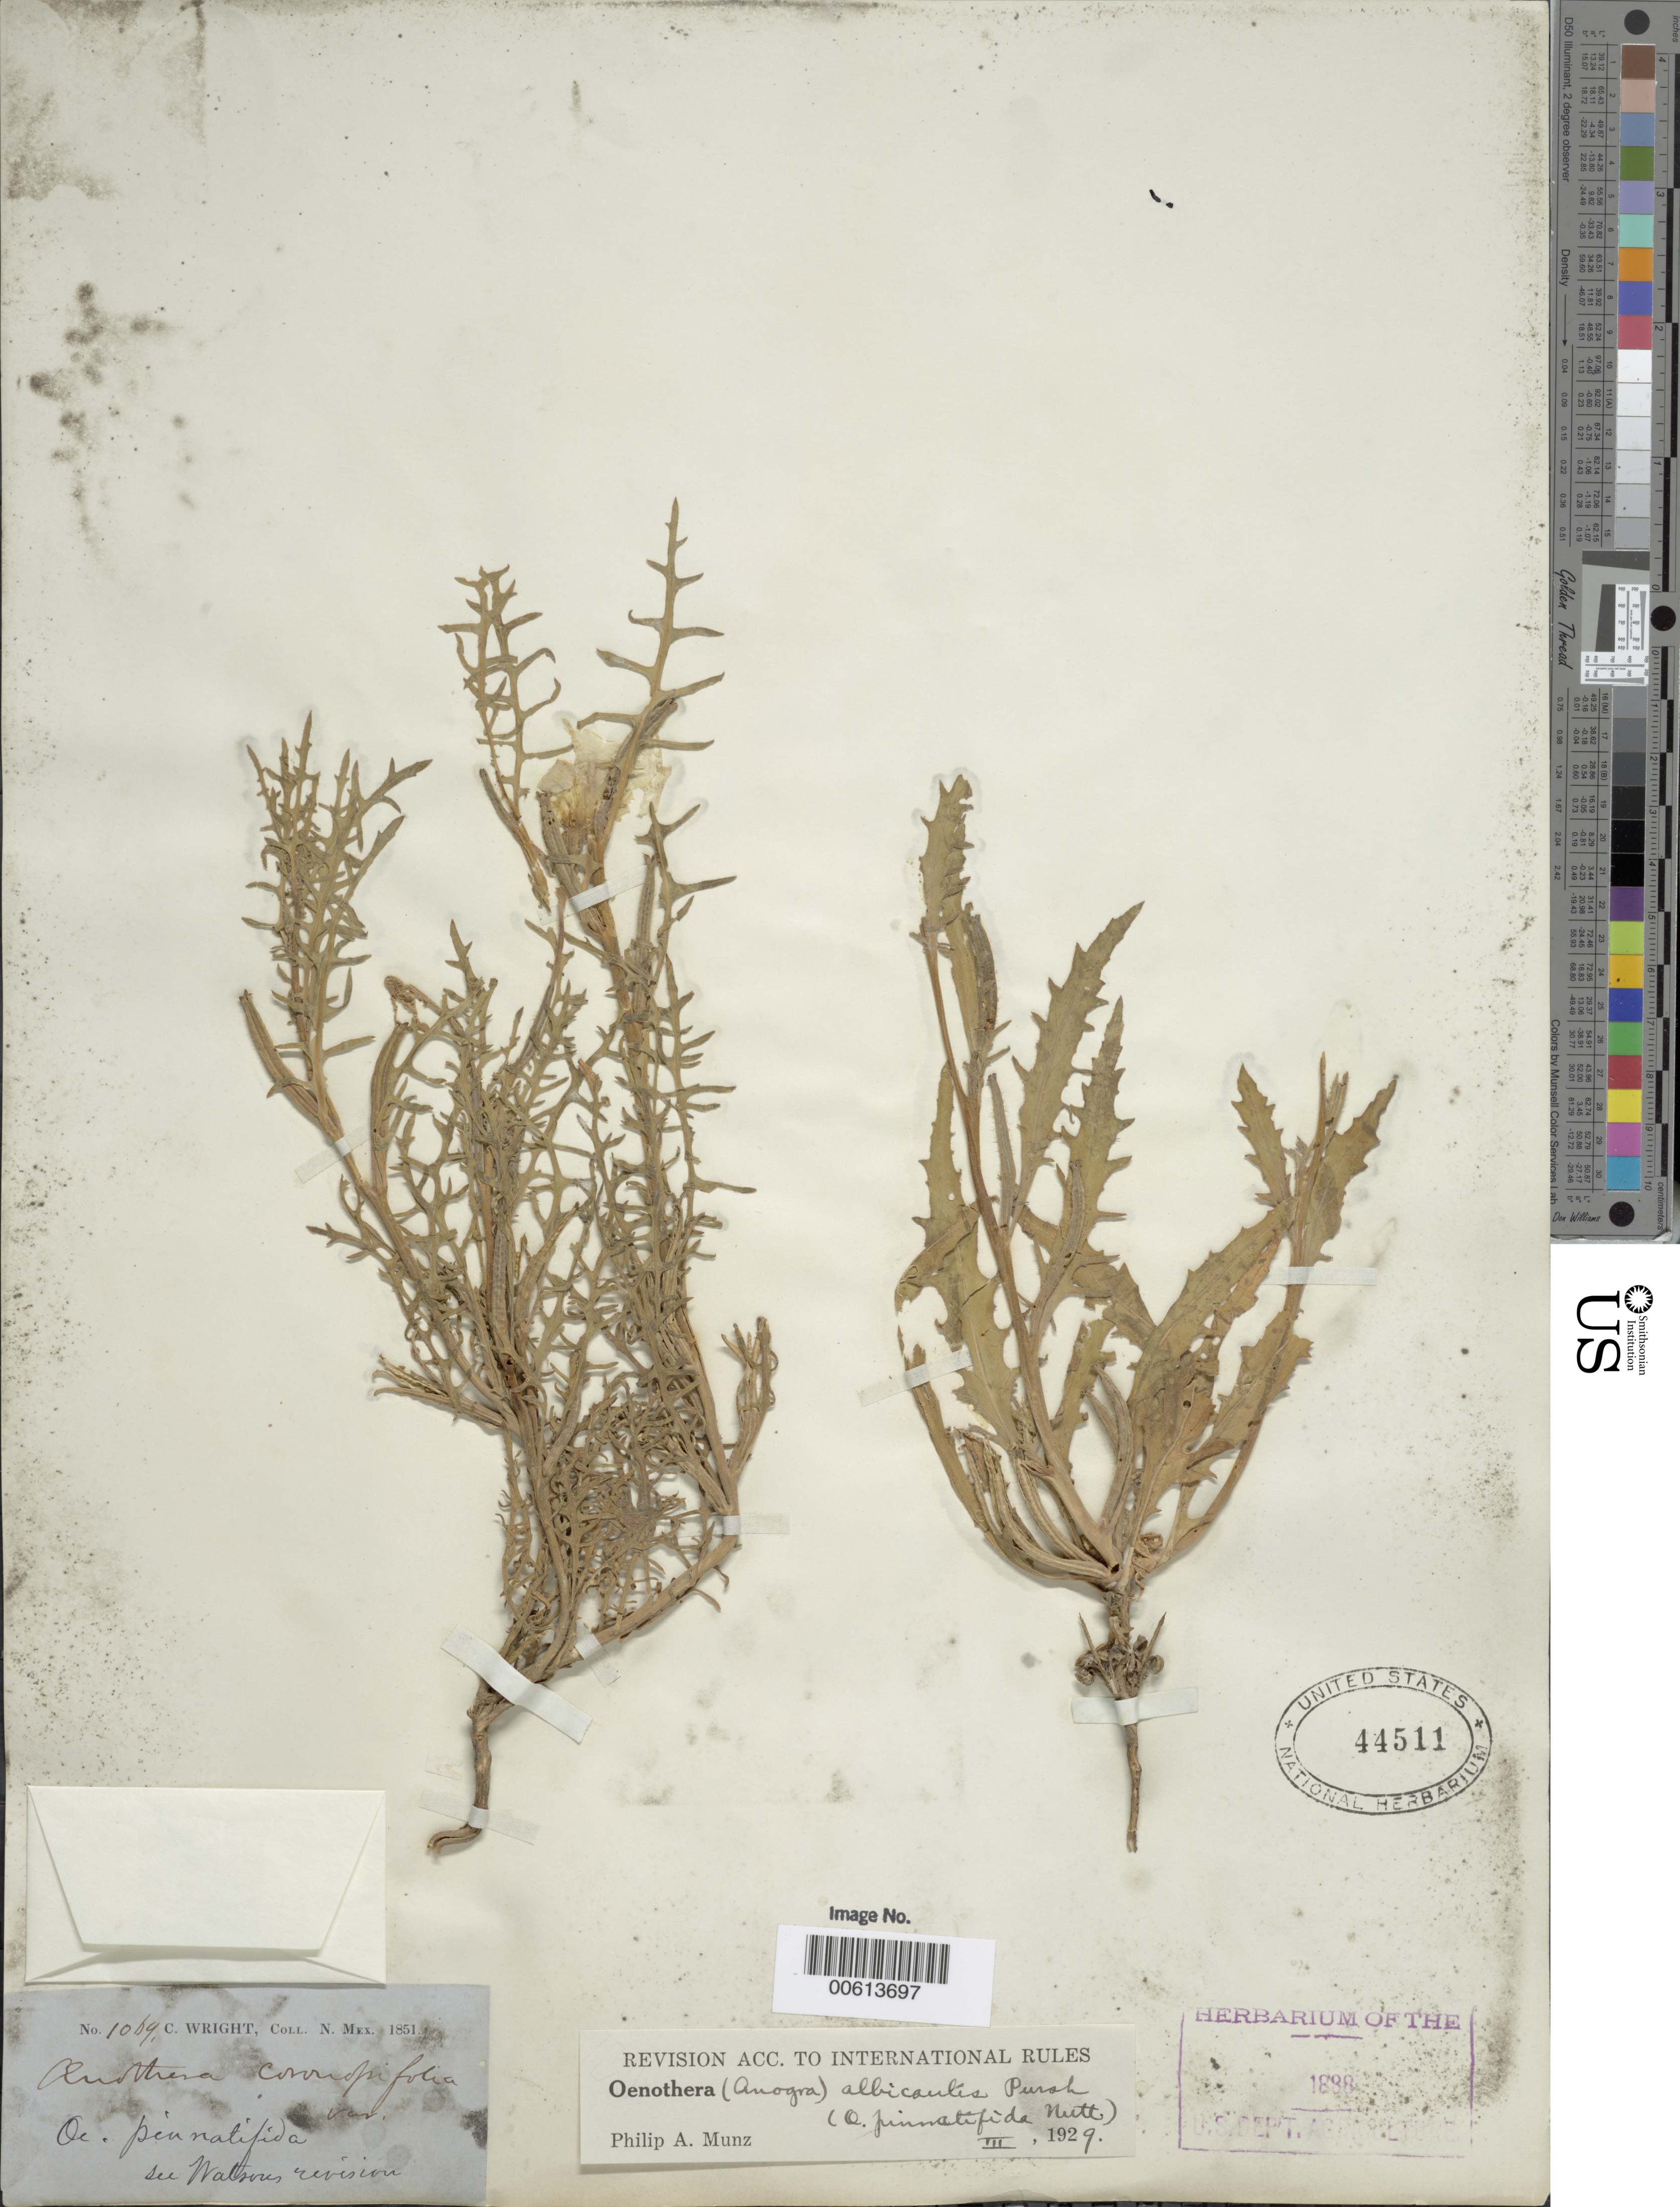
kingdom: Plantae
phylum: Tracheophyta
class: Magnoliopsida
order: Myrtales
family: Onagraceae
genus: Oenothera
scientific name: Oenothera albicaulis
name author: Pursh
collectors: C. Wright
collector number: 1069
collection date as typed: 1851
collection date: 1851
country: United States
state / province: New Mexico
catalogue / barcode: US 44511